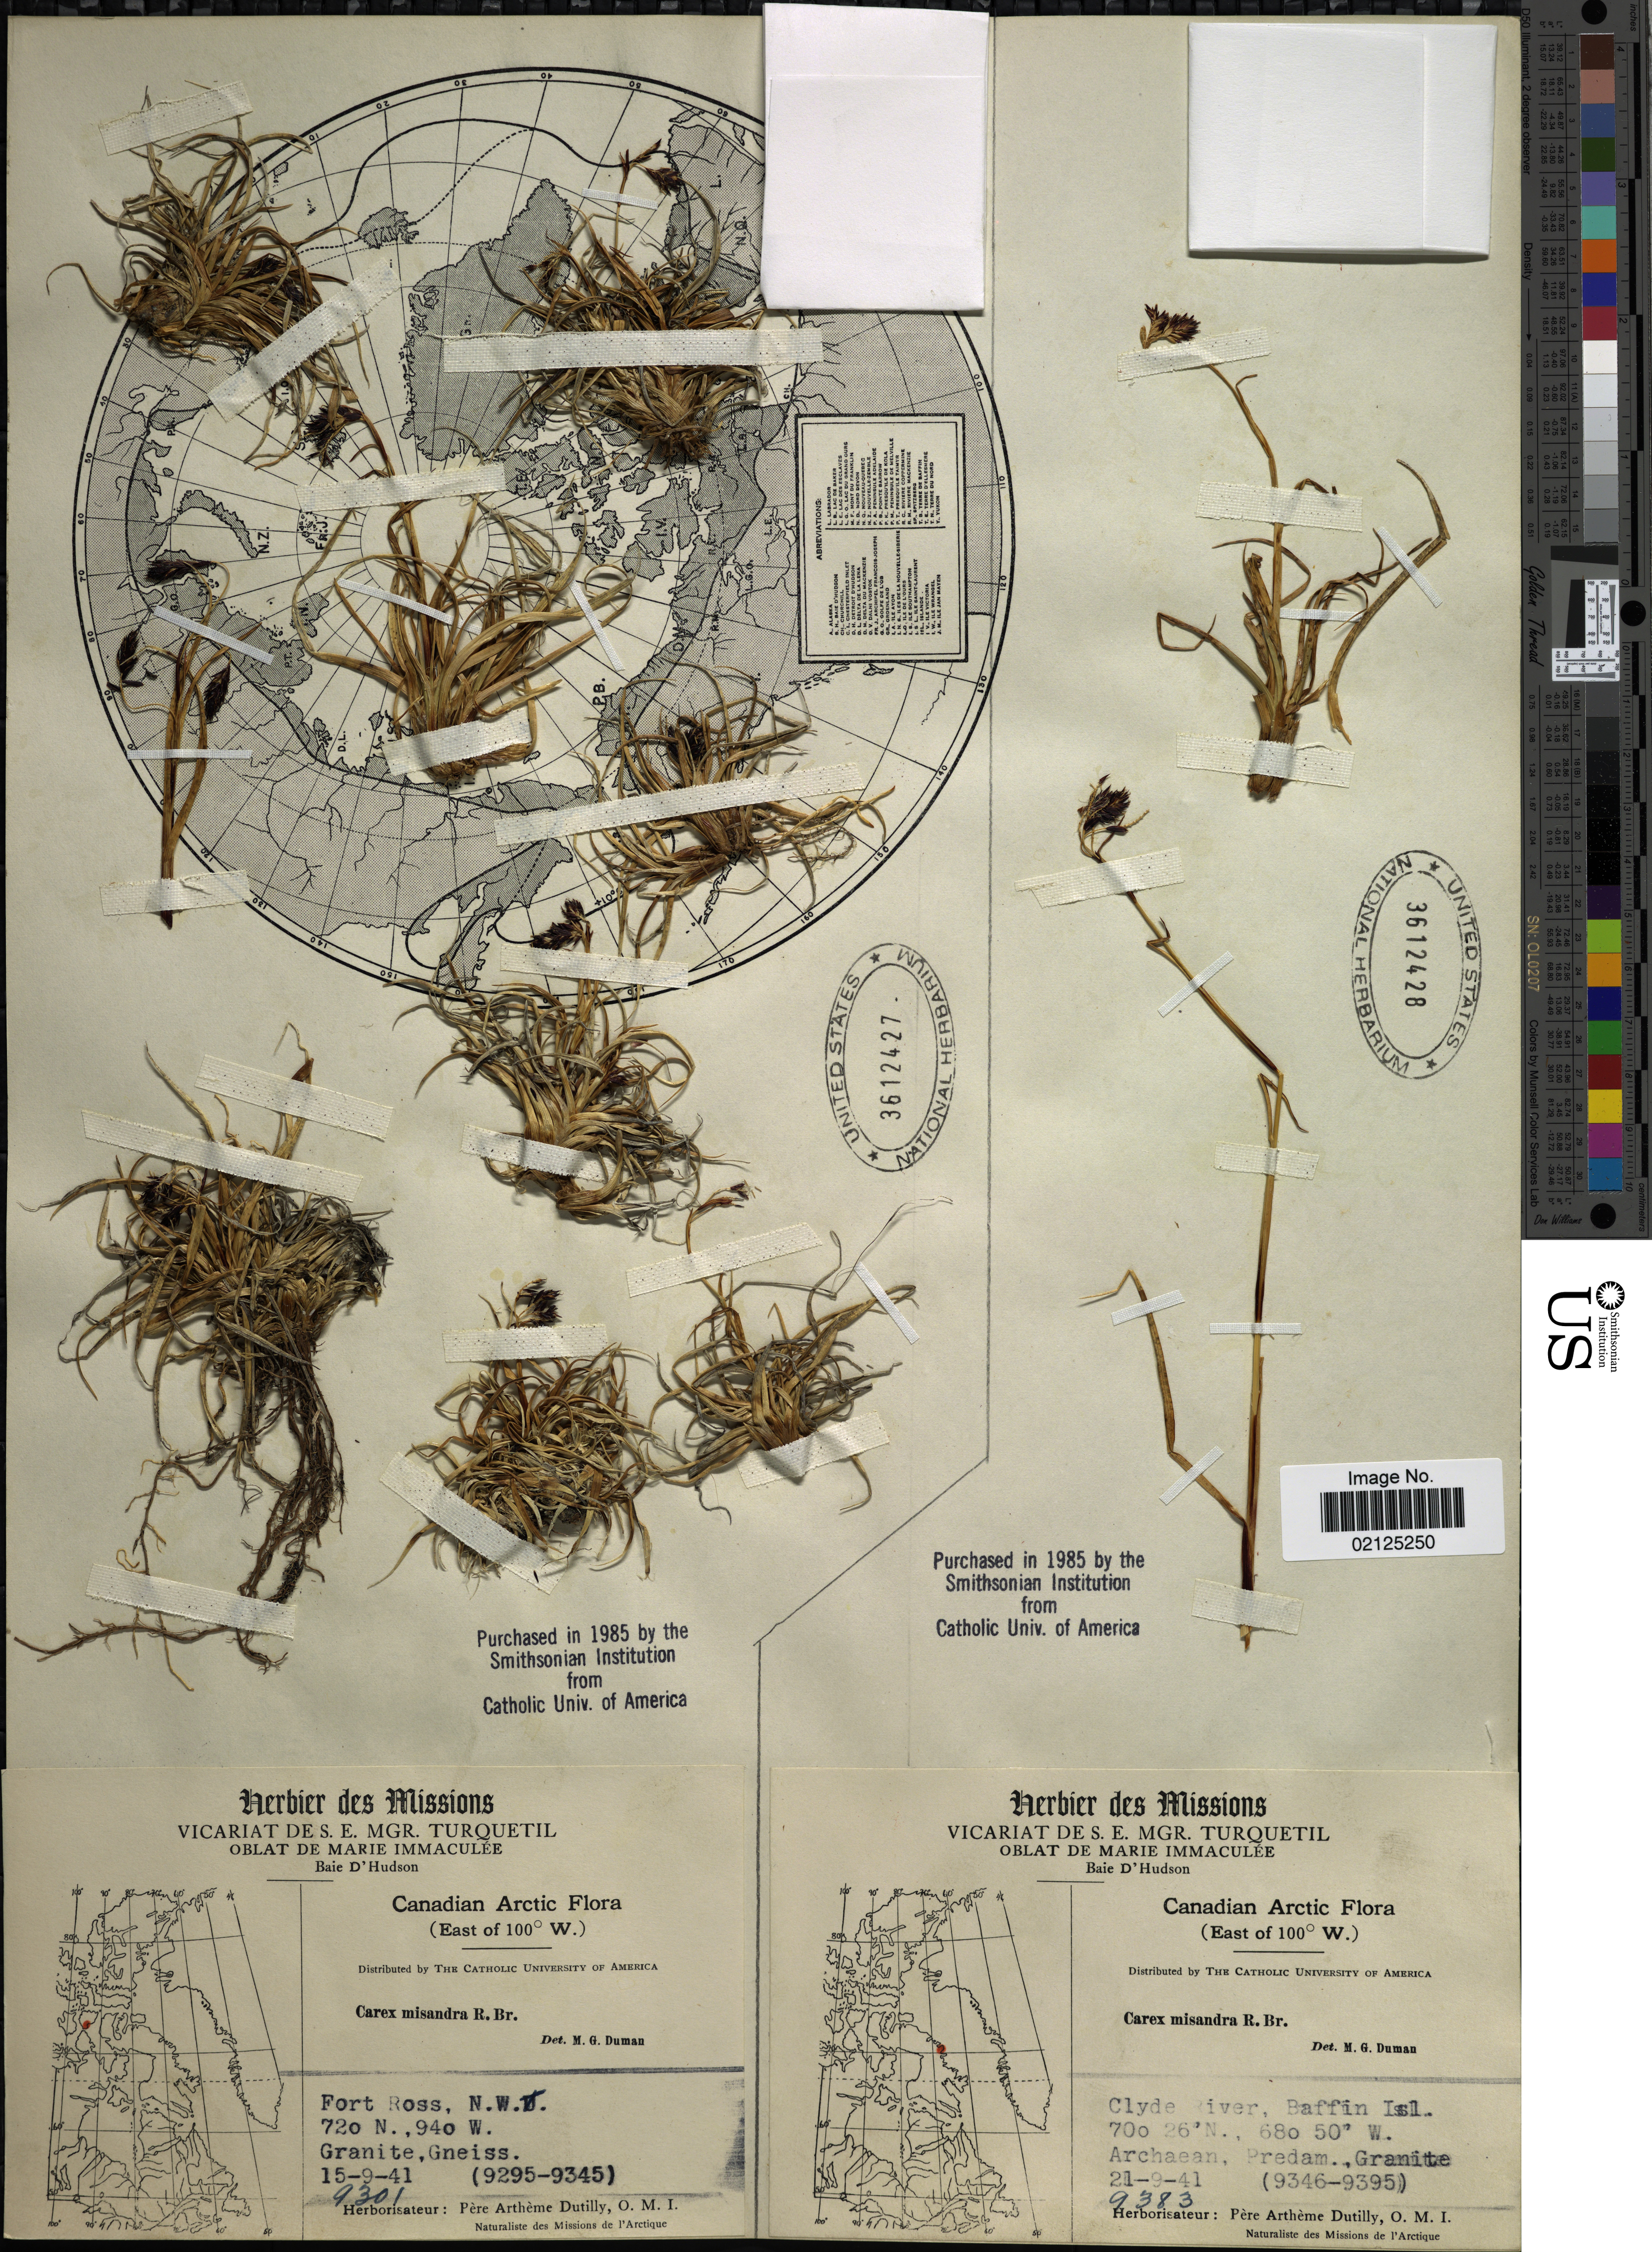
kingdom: Plantae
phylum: Tracheophyta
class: Liliopsida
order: Poales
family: Cyperaceae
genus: Carex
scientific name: Carex fuliginosa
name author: Schkuhr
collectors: A. Dutilly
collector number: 9301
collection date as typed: Transcribed d/m/y: 15/9/41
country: Canada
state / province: Northwest Territories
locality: Canadian Arctic (East of 100° W), Fort Ross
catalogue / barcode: US 3612427